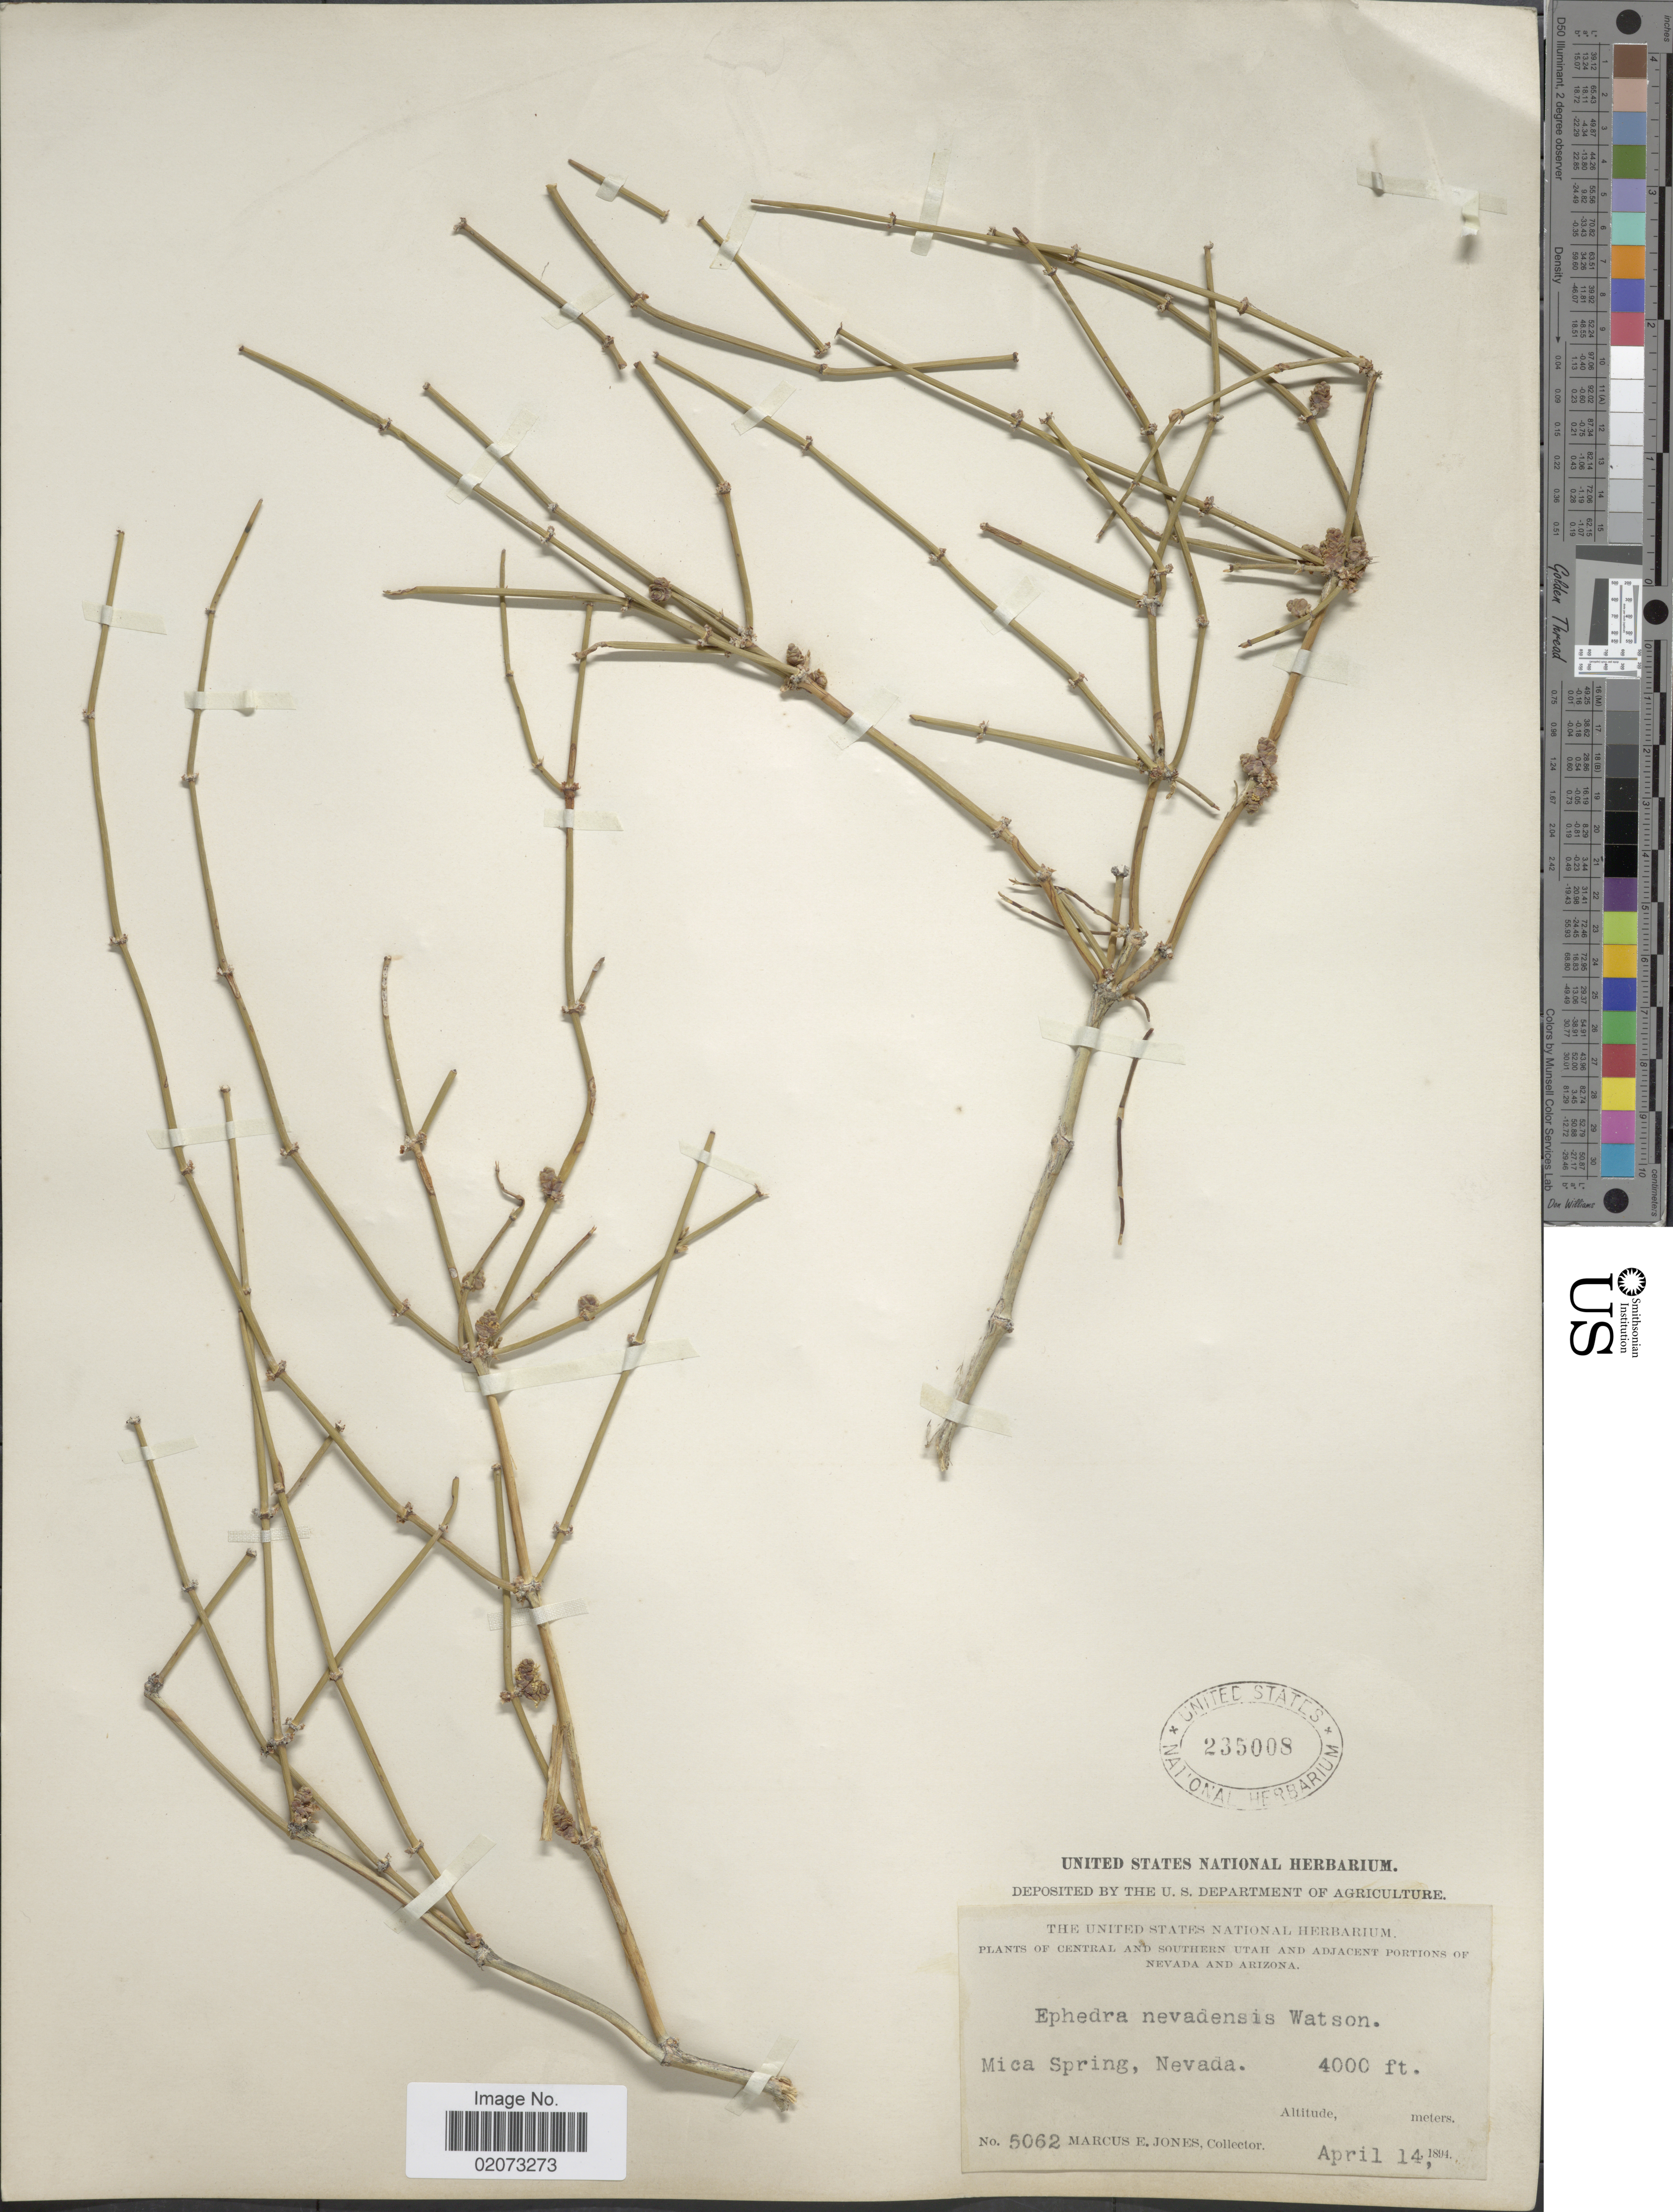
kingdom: Plantae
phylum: Tracheophyta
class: Gnetopsida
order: Ephedrales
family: Ephedraceae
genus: Ephedra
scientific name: Ephedra nevadensis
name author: S. Watson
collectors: M. E. Jones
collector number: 5062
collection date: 1894-04-14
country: United States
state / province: Nevada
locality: Adjacent portions of Nevada. Mica Spring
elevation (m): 1219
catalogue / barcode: US 235008